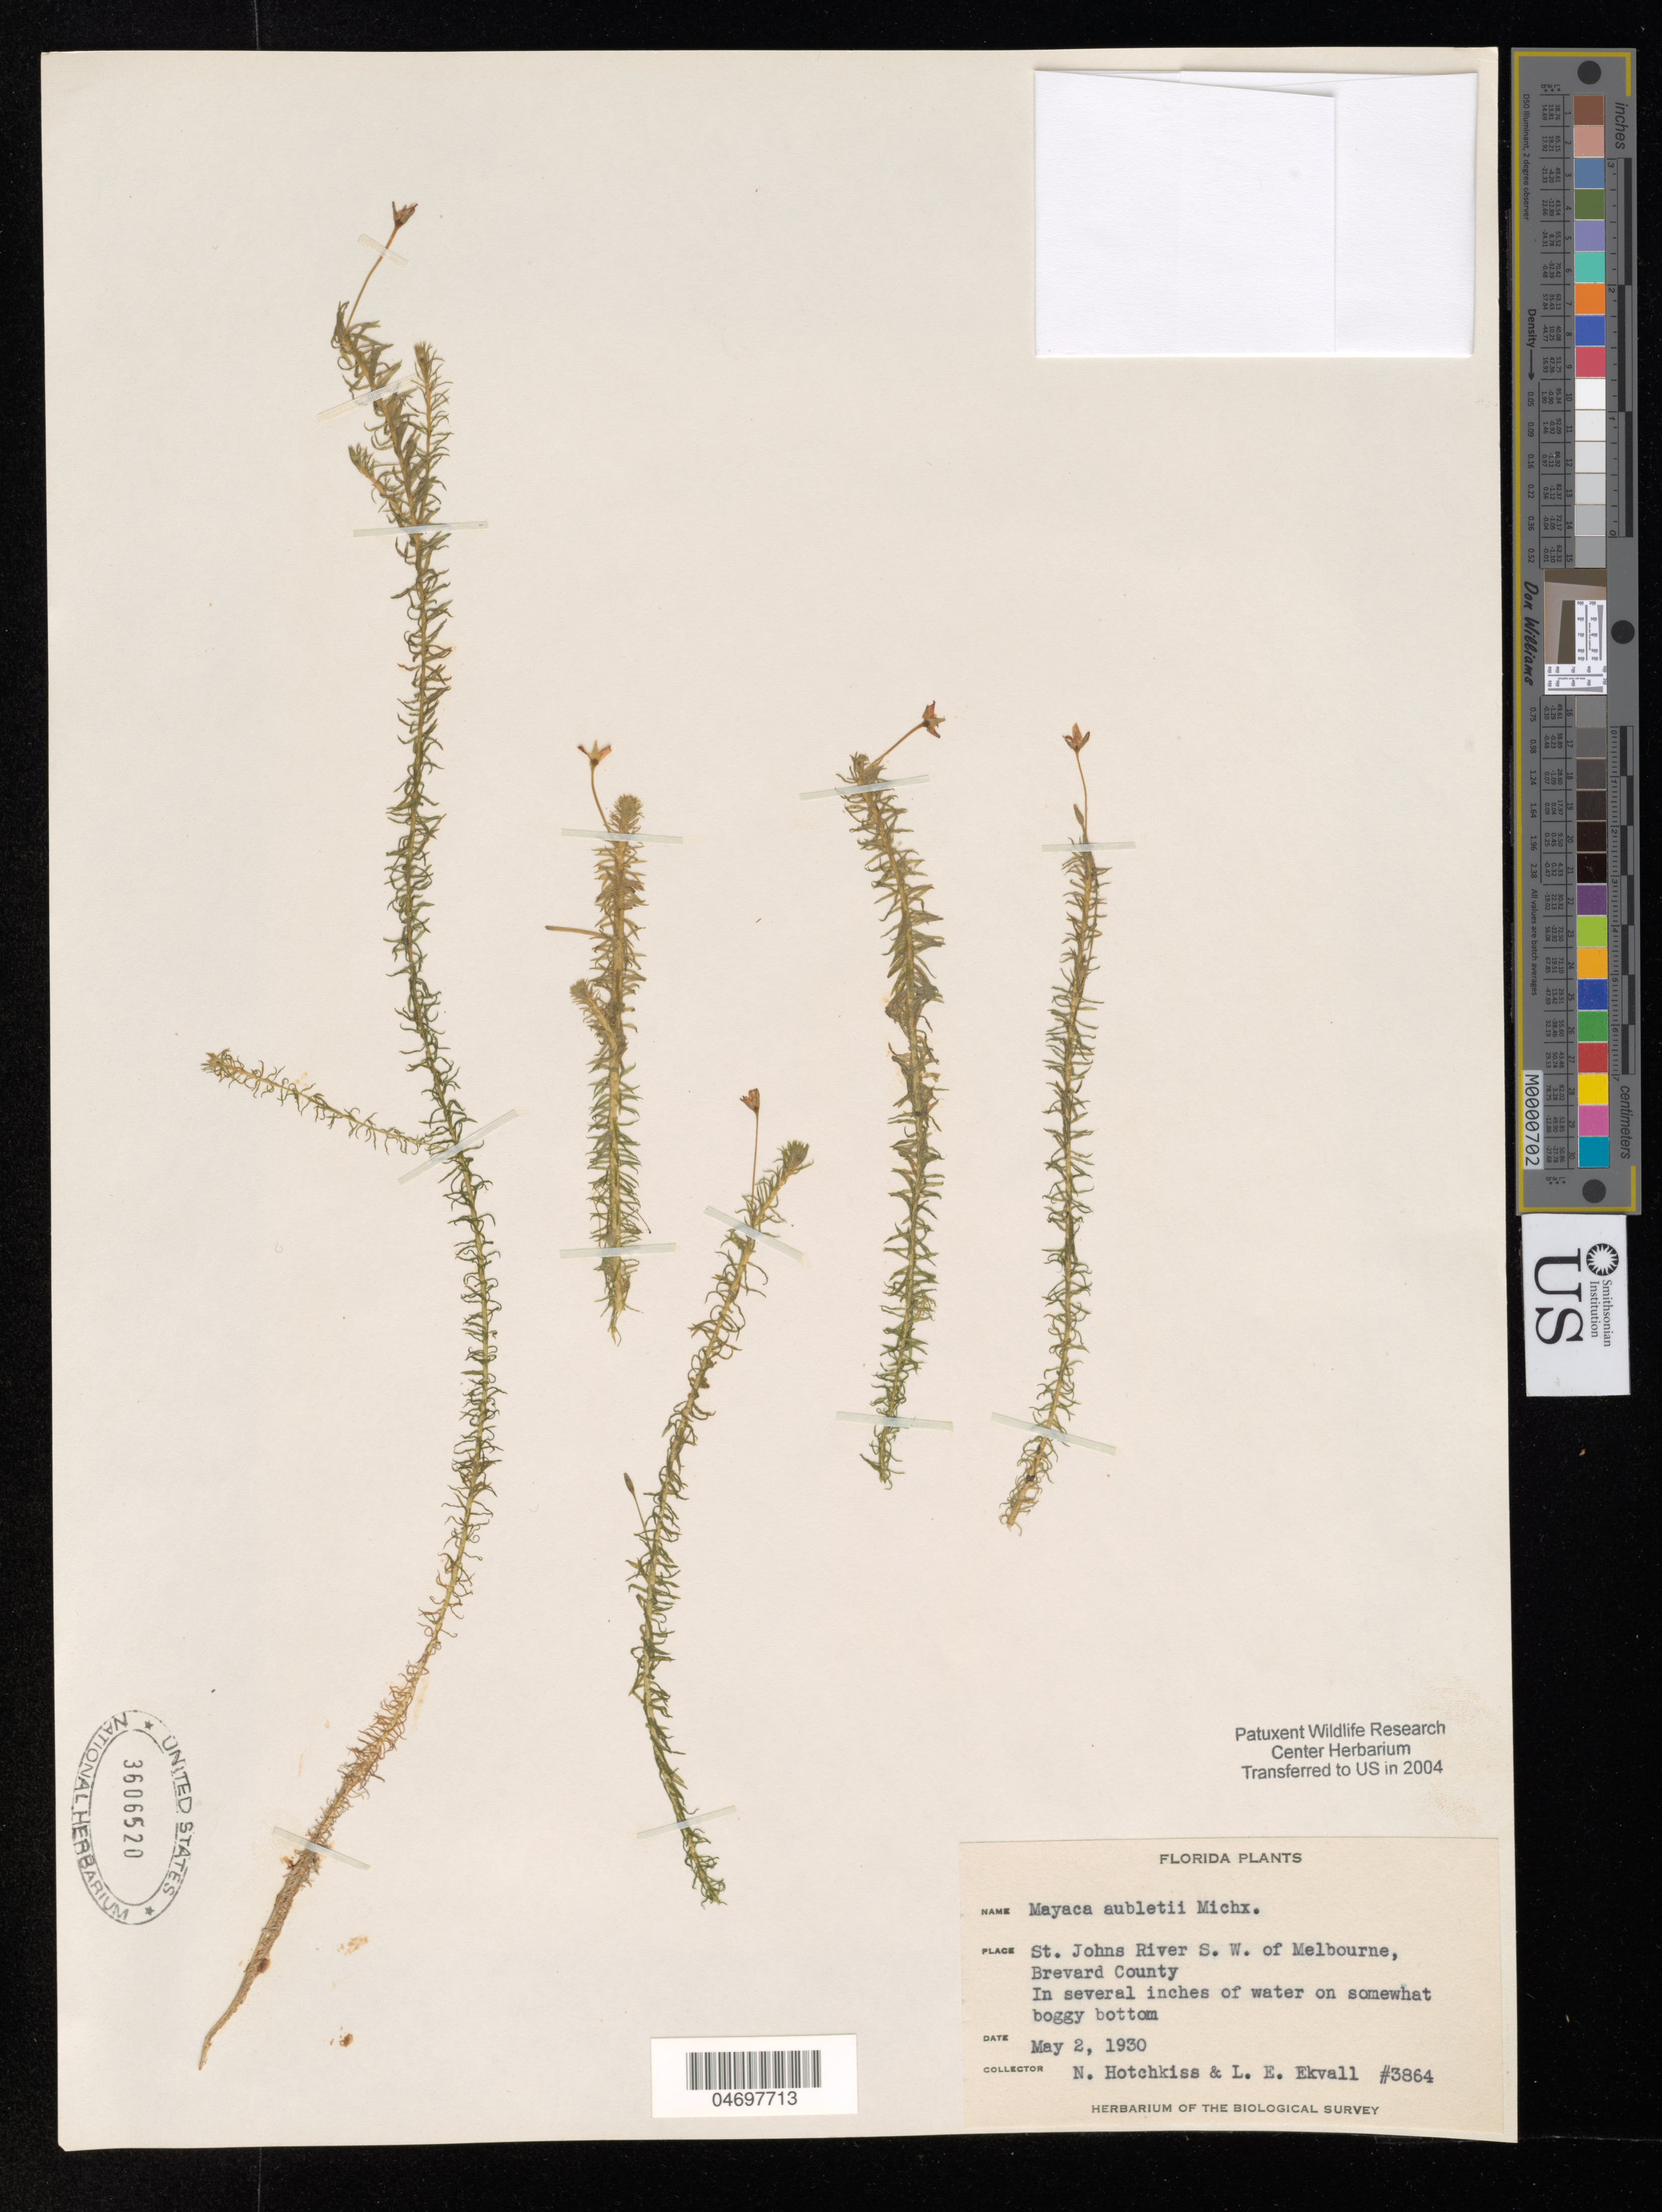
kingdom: Plantae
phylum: Tracheophyta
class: Liliopsida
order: Poales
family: Mayacaceae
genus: Mayaca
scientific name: Mayaca aubletii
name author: Michx.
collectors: N. Hotchkiss & L. Ekvall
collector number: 3864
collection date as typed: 02 May 1930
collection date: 1930-05-02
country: United States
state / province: Florida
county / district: Brevard Co.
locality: St John's River, SW of Melbourne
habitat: In several inches of water on somewhat boggy bottom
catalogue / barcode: US 3606520